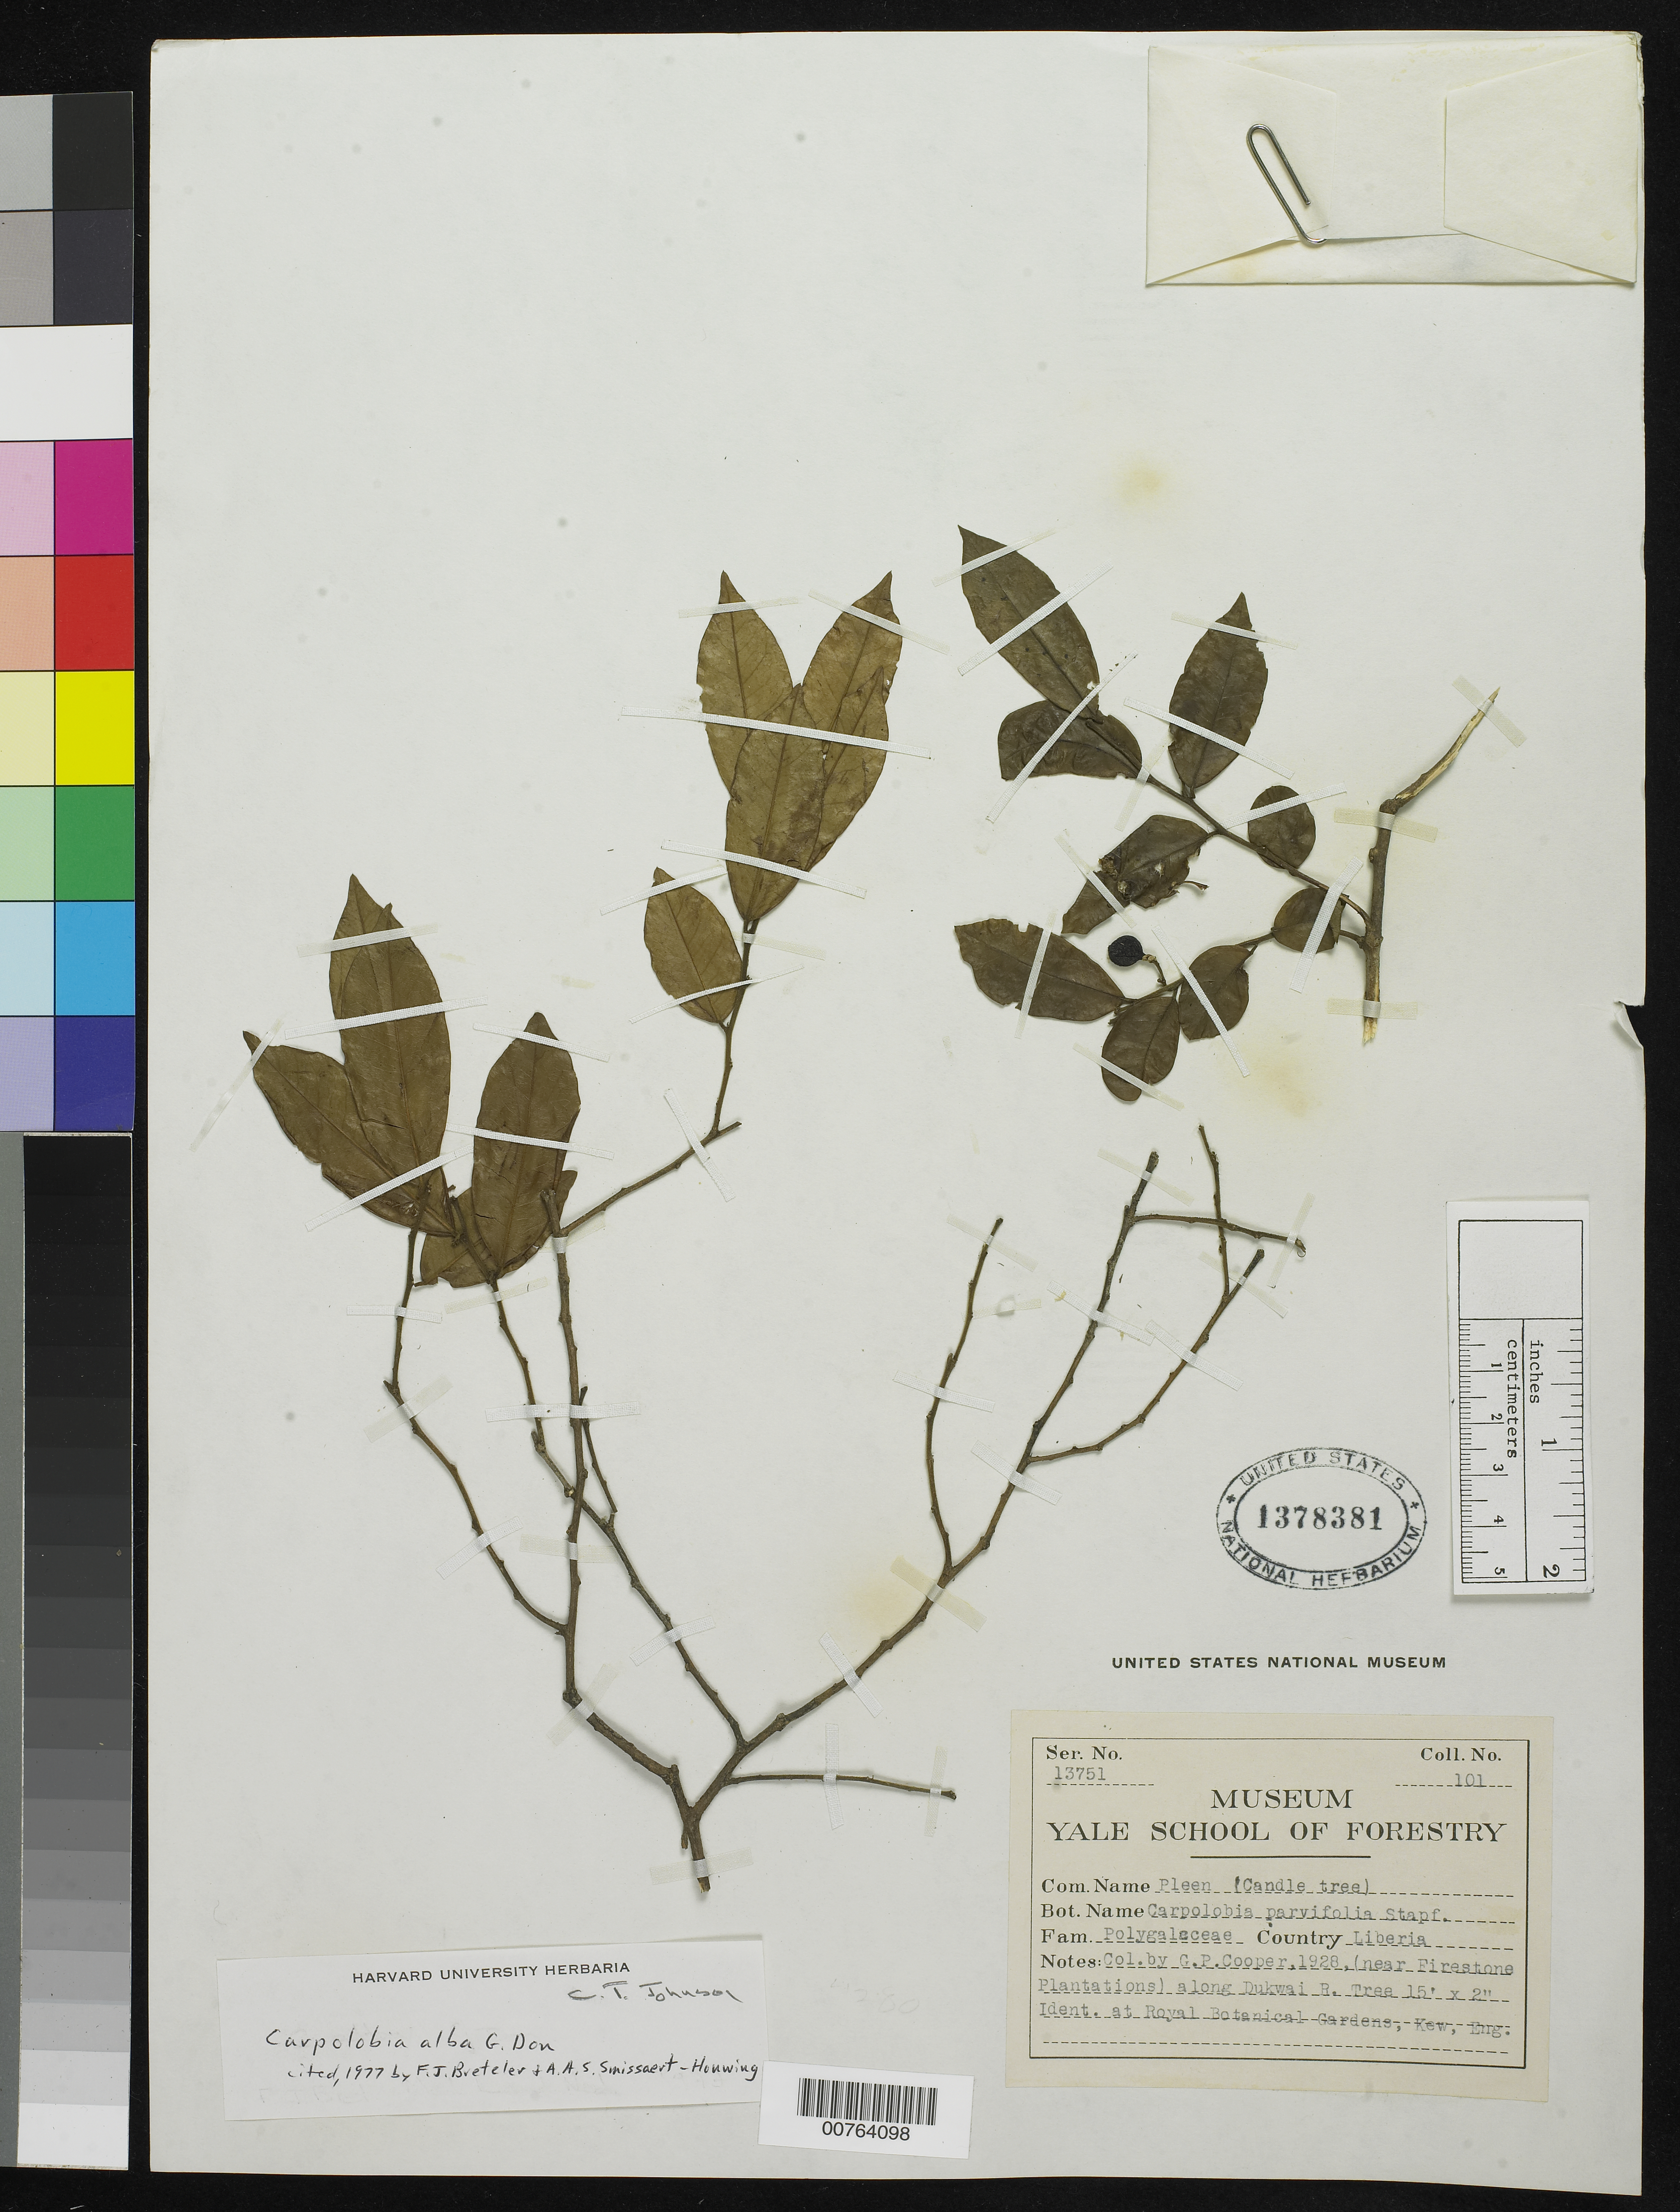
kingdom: Plantae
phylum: Tracheophyta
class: Magnoliopsida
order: Fabales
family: Polygalaceae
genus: Carpolobia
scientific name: Carpolobia alba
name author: G. Don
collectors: G. Cooper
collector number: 101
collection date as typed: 1928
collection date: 1928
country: Liberia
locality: (near Firestone Plantations) along Dukwai River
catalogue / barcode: US 1378381